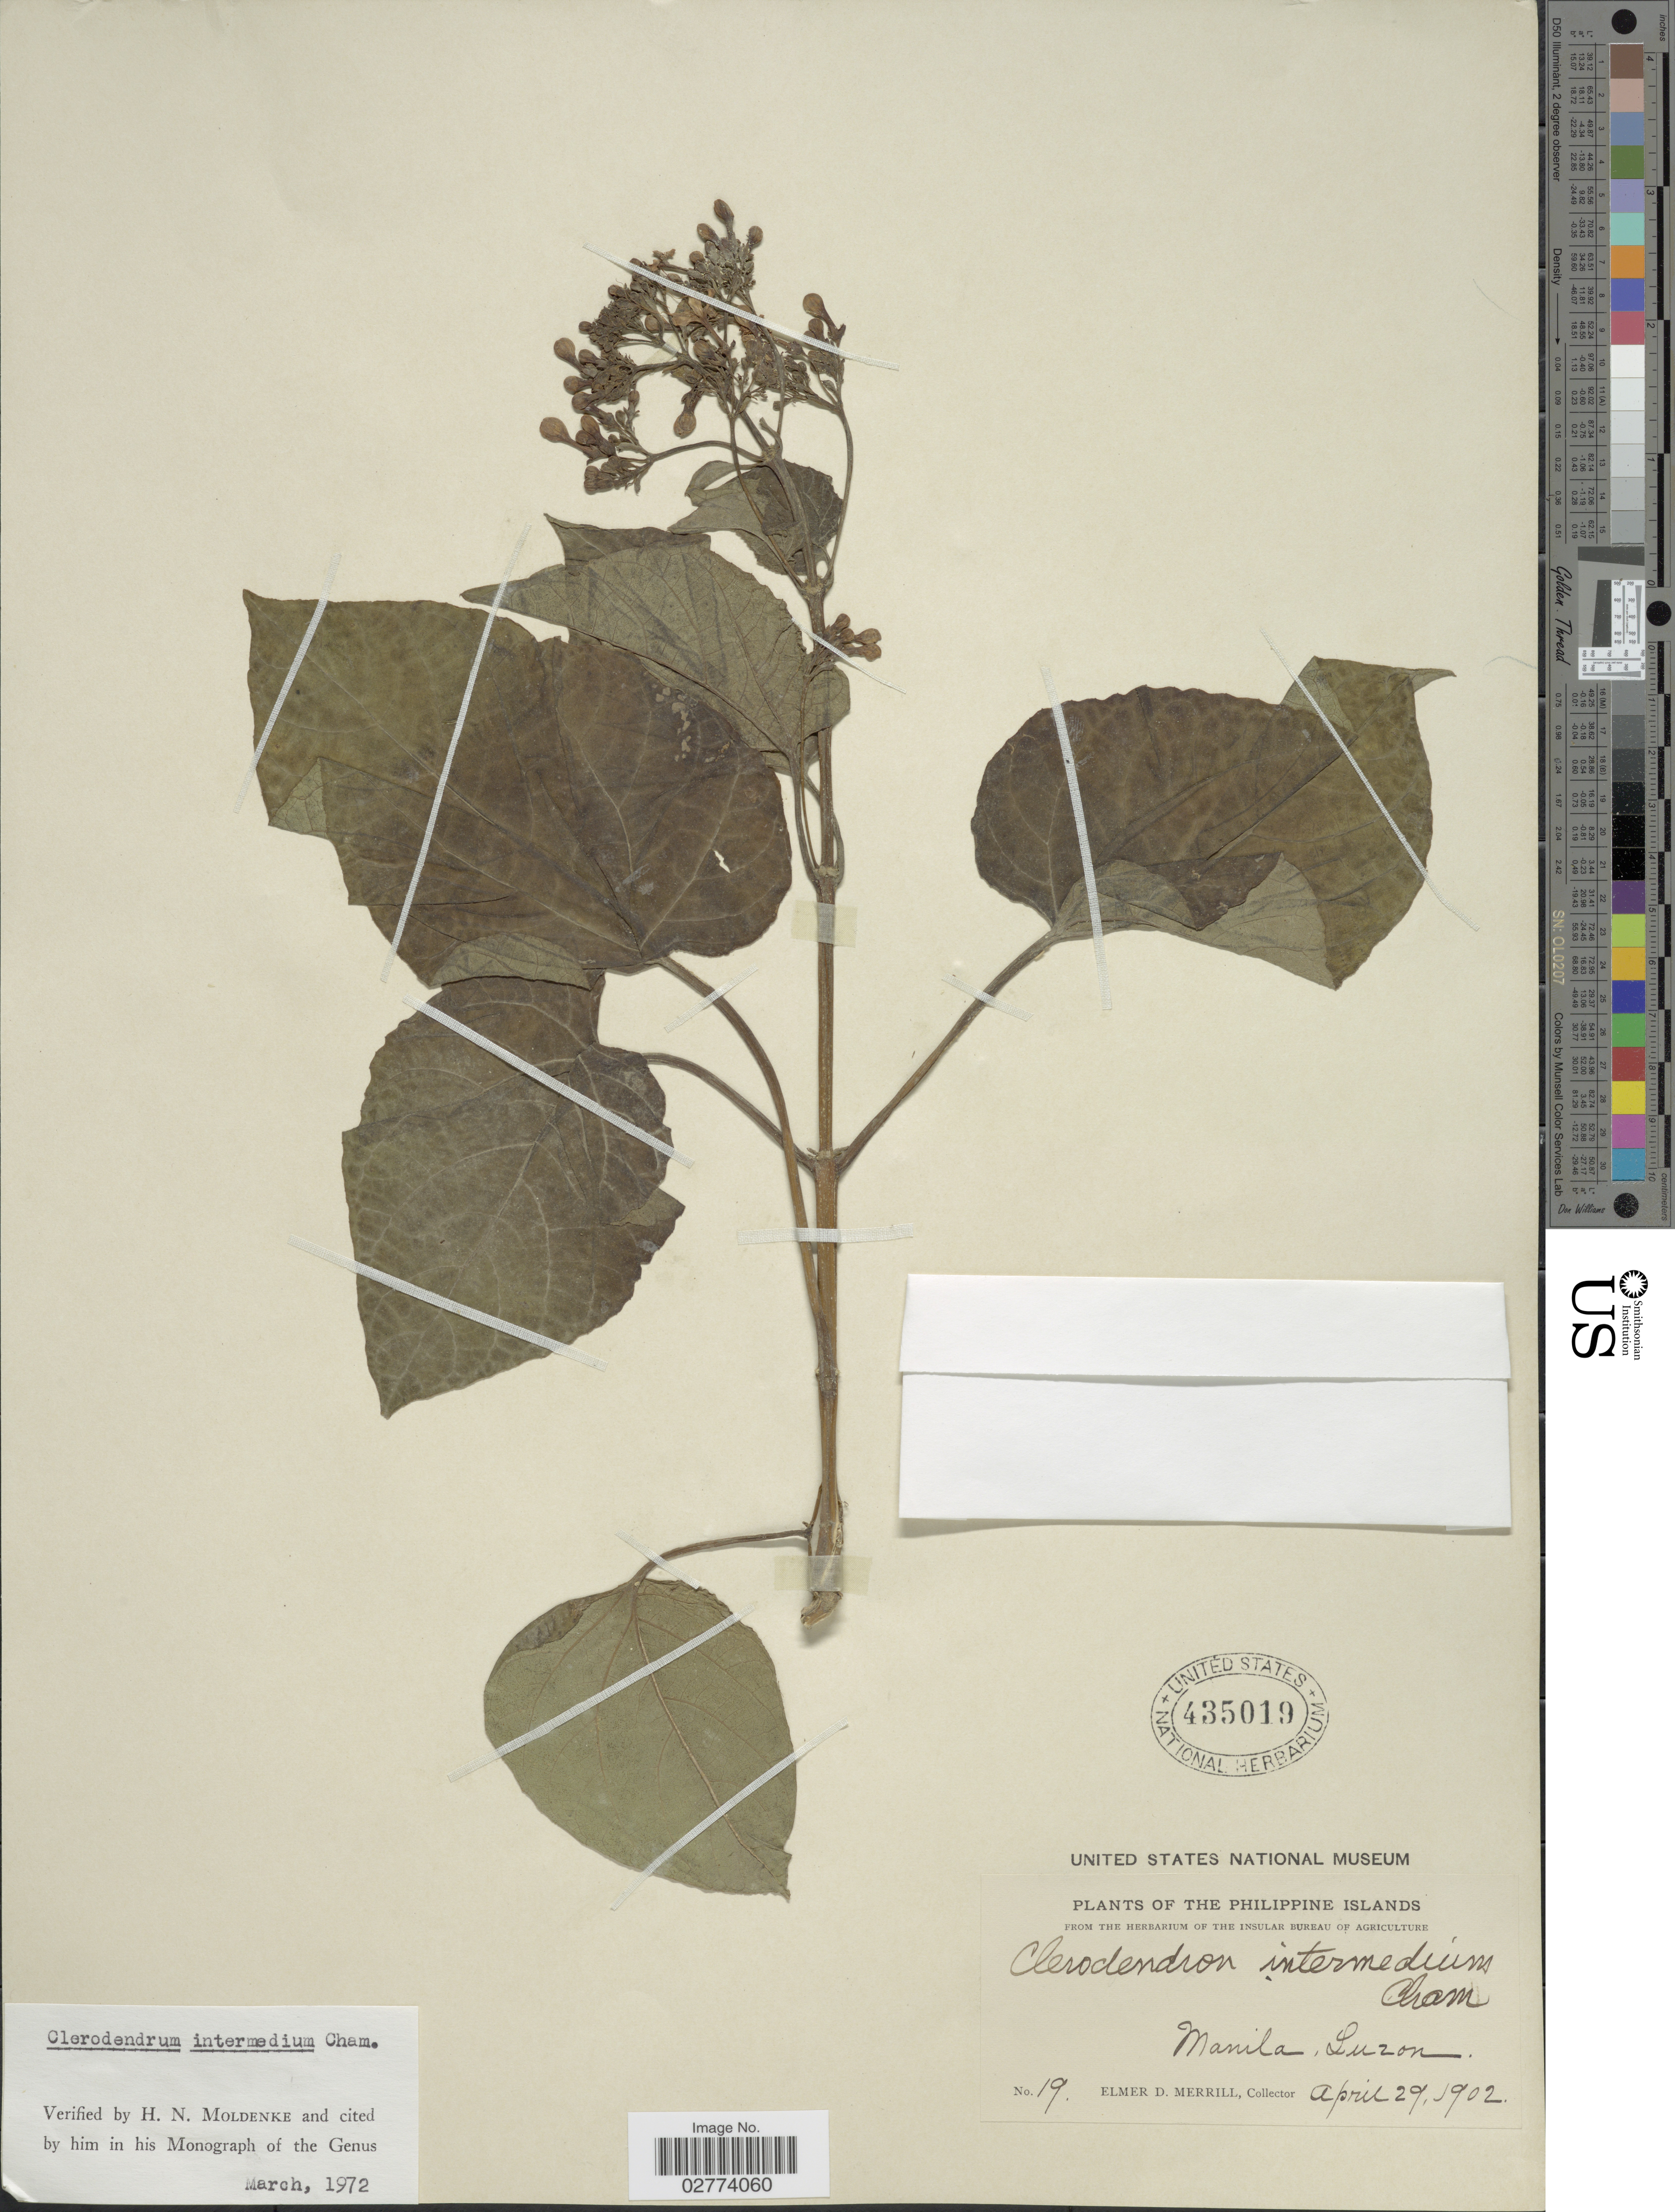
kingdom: Plantae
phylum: Tracheophyta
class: Magnoliopsida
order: Lamiales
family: Lamiaceae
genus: Clerodendrum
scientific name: Clerodendrum intermedium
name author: Cham.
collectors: E. D. Merrill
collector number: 19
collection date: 1902-04-29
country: Philippines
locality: Manila, Luzon.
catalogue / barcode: US 435019